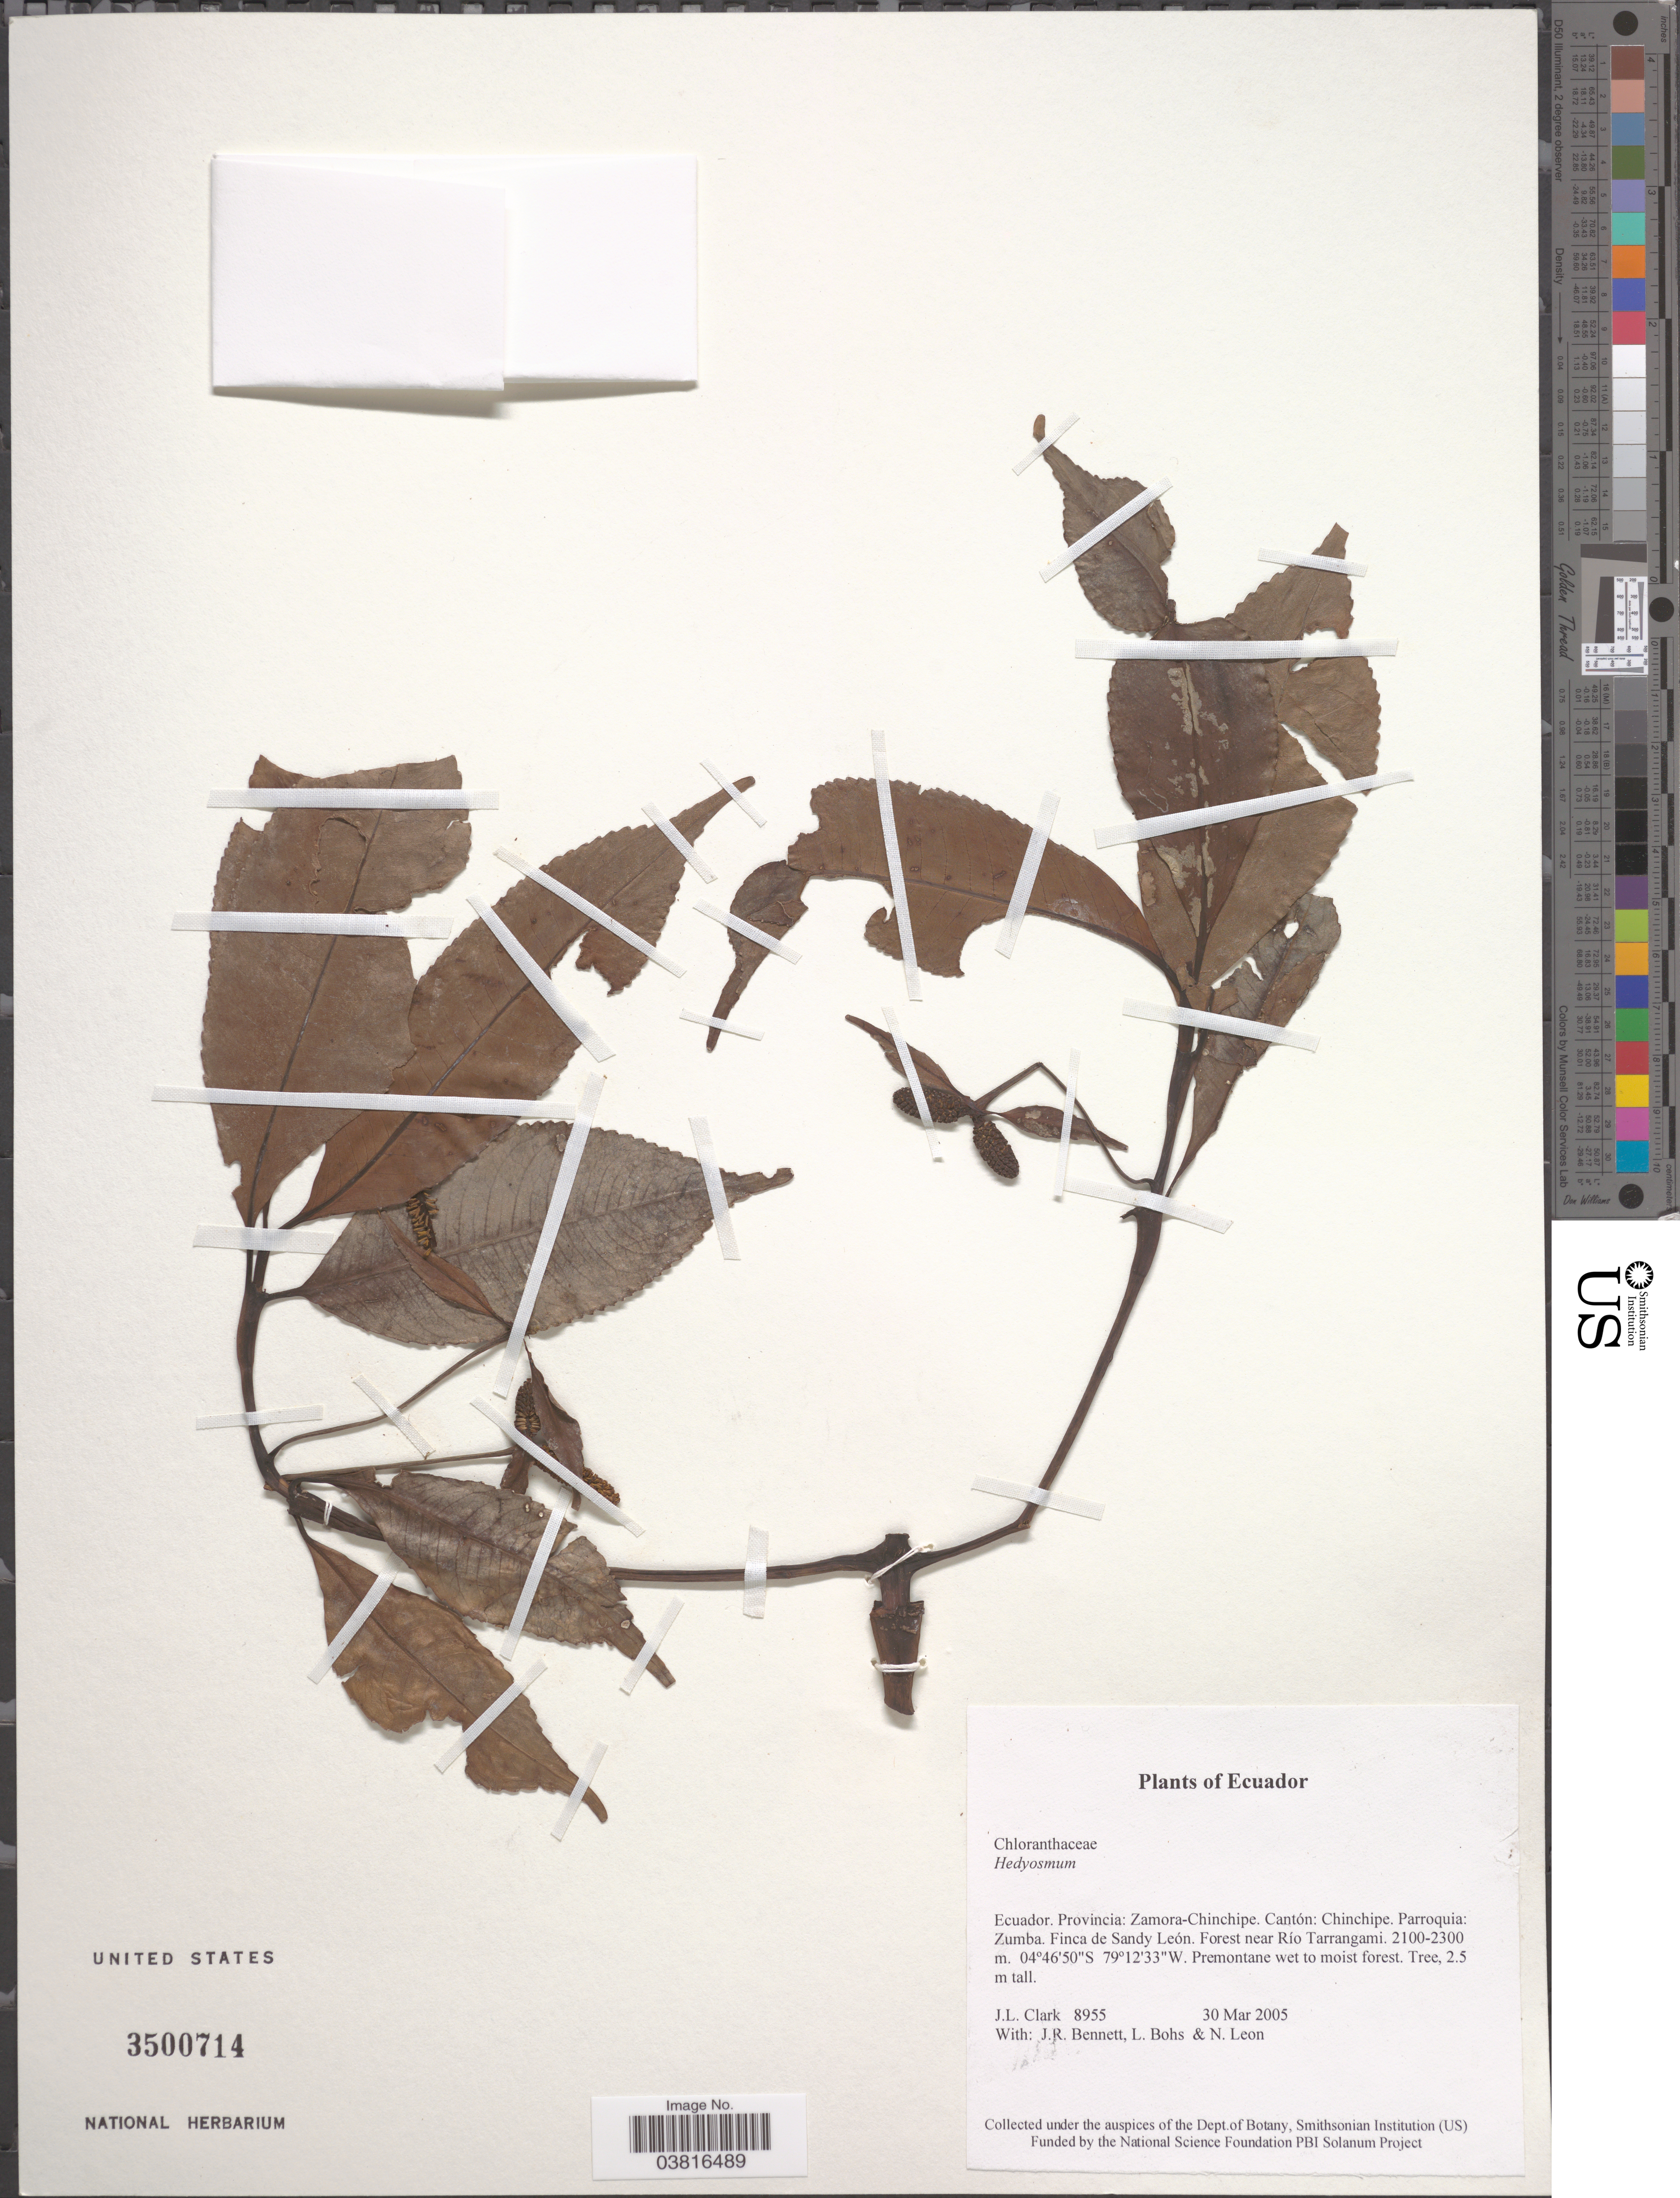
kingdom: Plantae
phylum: Tracheophyta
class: Magnoliopsida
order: Chloranthales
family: Chloranthaceae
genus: Hedyosmum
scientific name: Hedyosmum sp.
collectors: J. L. Clark, J. R. Bennett, L. A. Bohs & N. Leon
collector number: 8955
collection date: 2005-03-30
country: Ecuador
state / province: Zamora-Chinchipe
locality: Cantón: Chinchipe. Parroquia: Zumba. Finca de Sandy León. Forest near Río Tarrangami.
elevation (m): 2100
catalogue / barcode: US 3500714